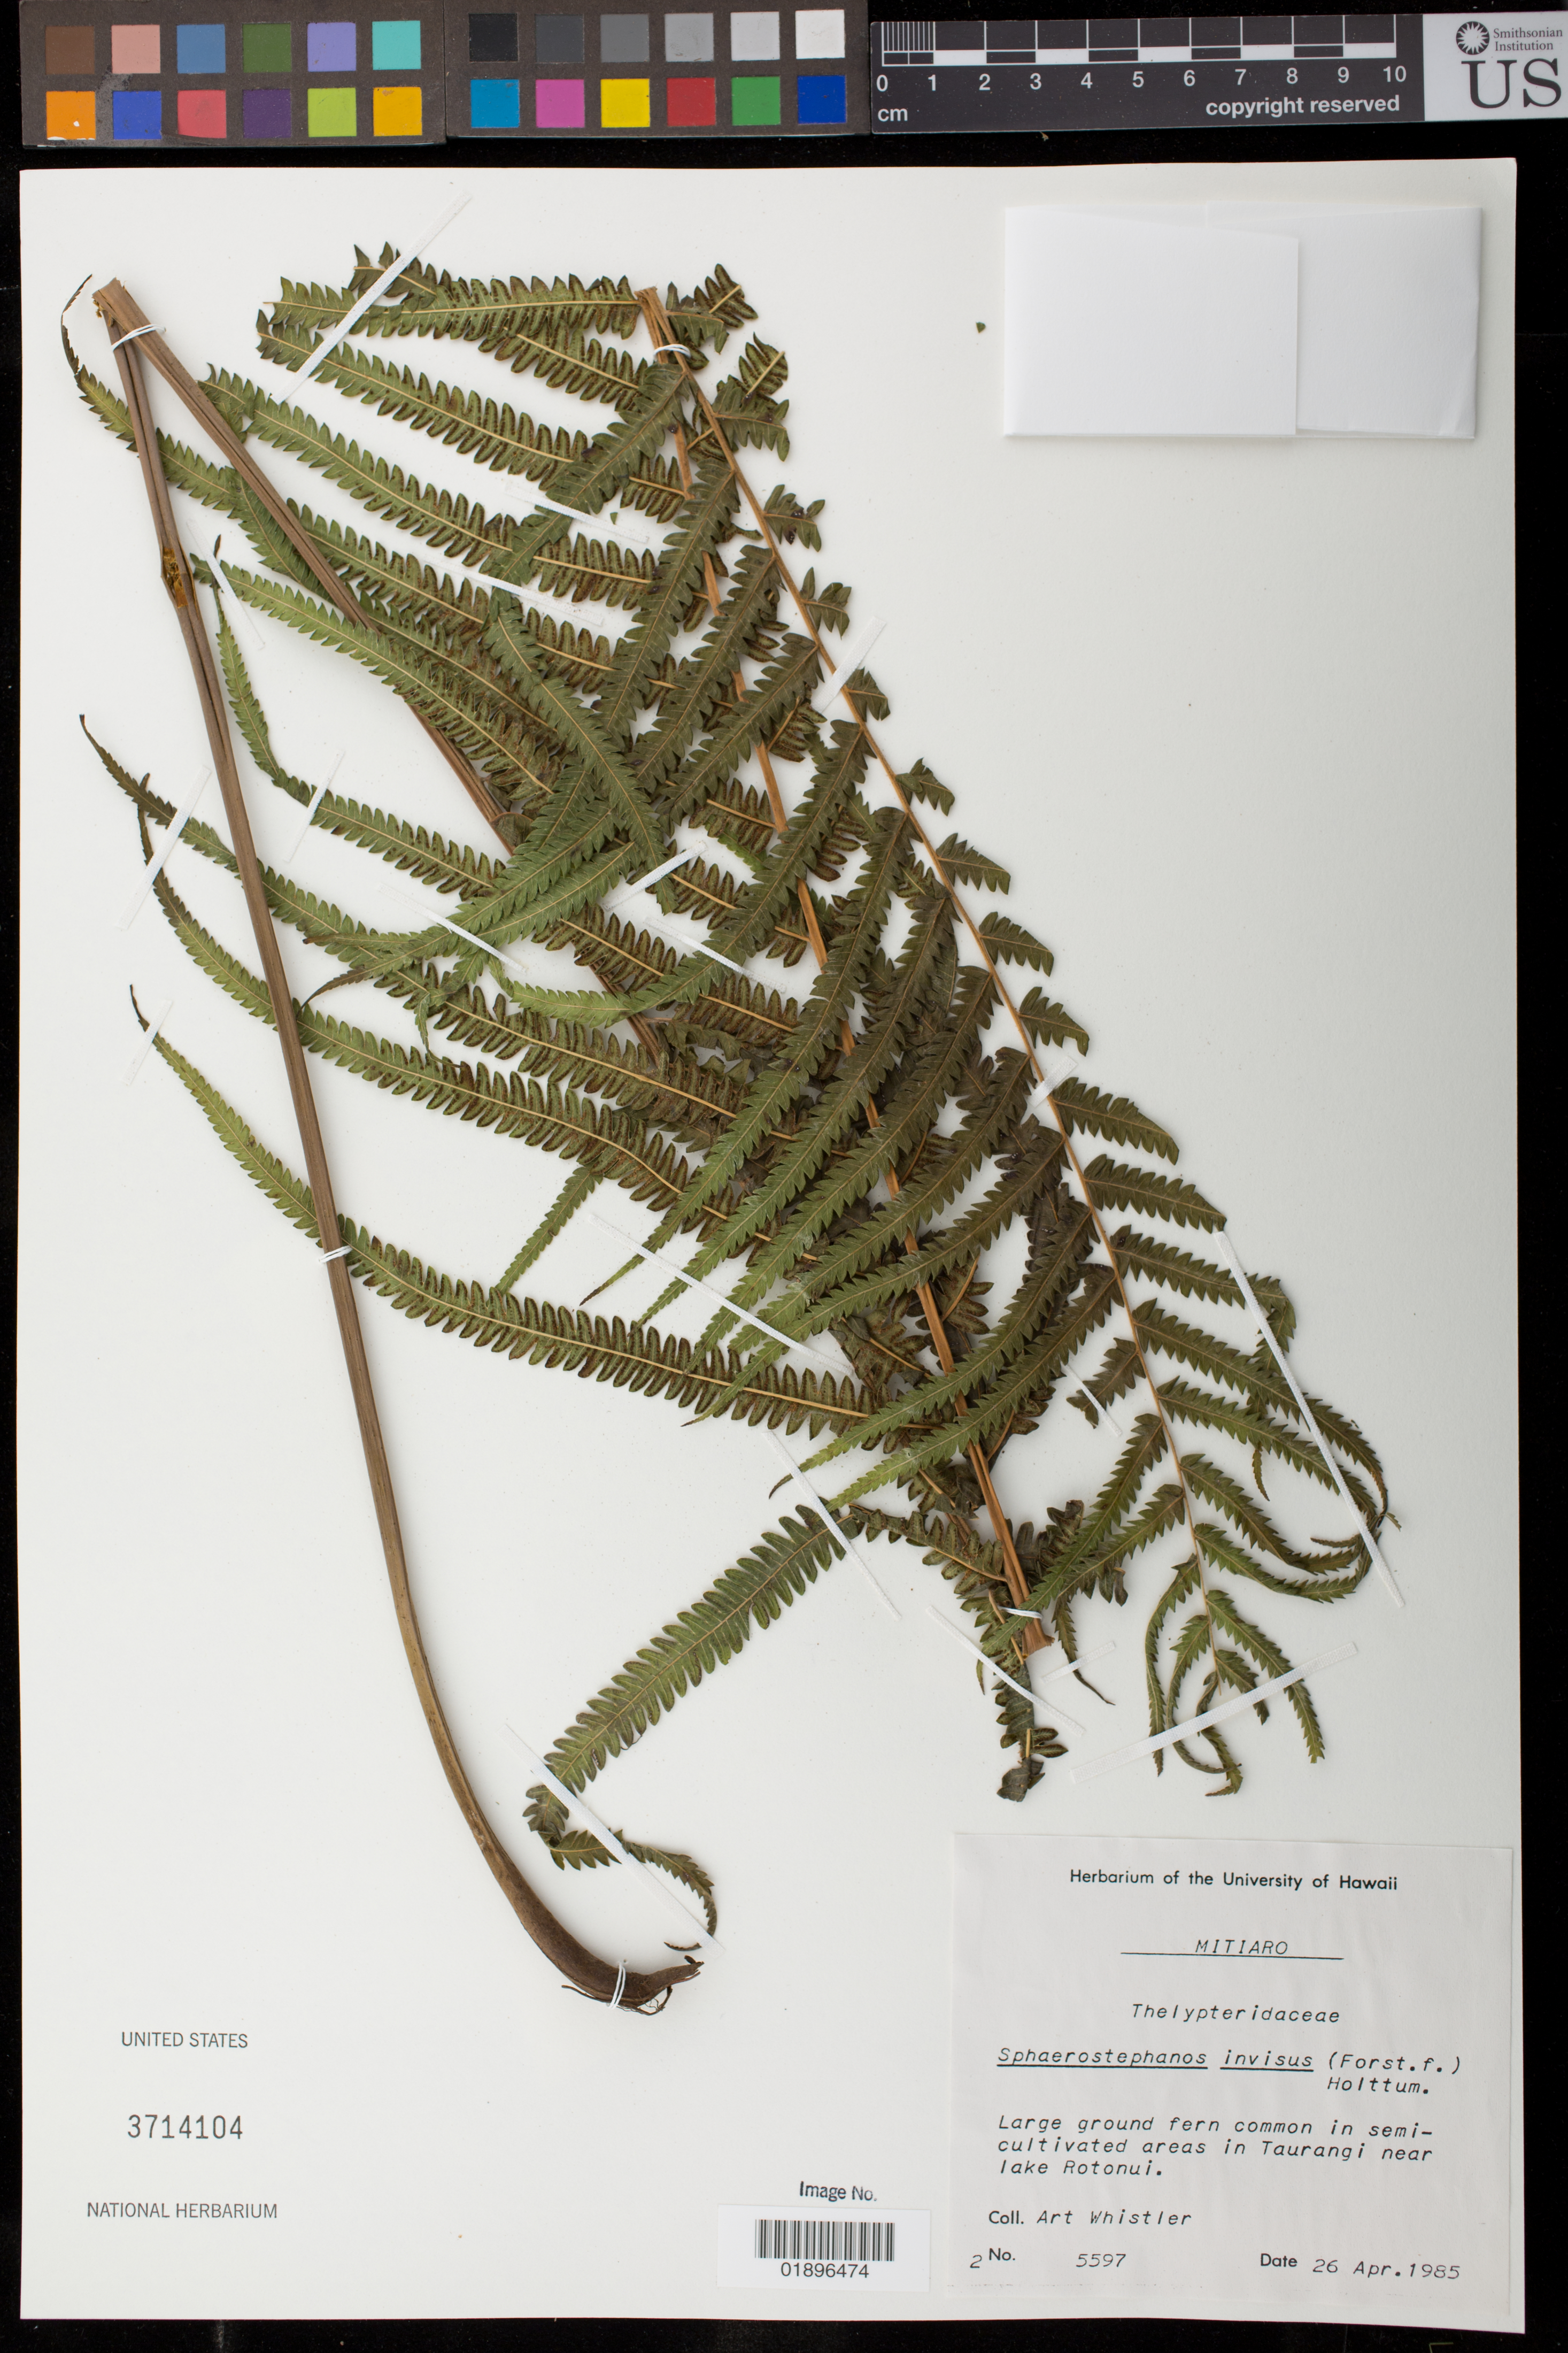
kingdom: Plantae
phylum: Tracheophyta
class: Polypodiopsida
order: Polypodiales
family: Thelypteridaceae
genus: Amphineuron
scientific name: Amphineuron opulentum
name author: (Kaulf.) Holttum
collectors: A. Whistler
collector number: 5597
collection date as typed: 26 Apr 1985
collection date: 1985-04-26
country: Cook Islands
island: Mitiaro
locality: Taurangi near lake Rotonui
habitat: Semi-cultivated areas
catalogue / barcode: US 3714104